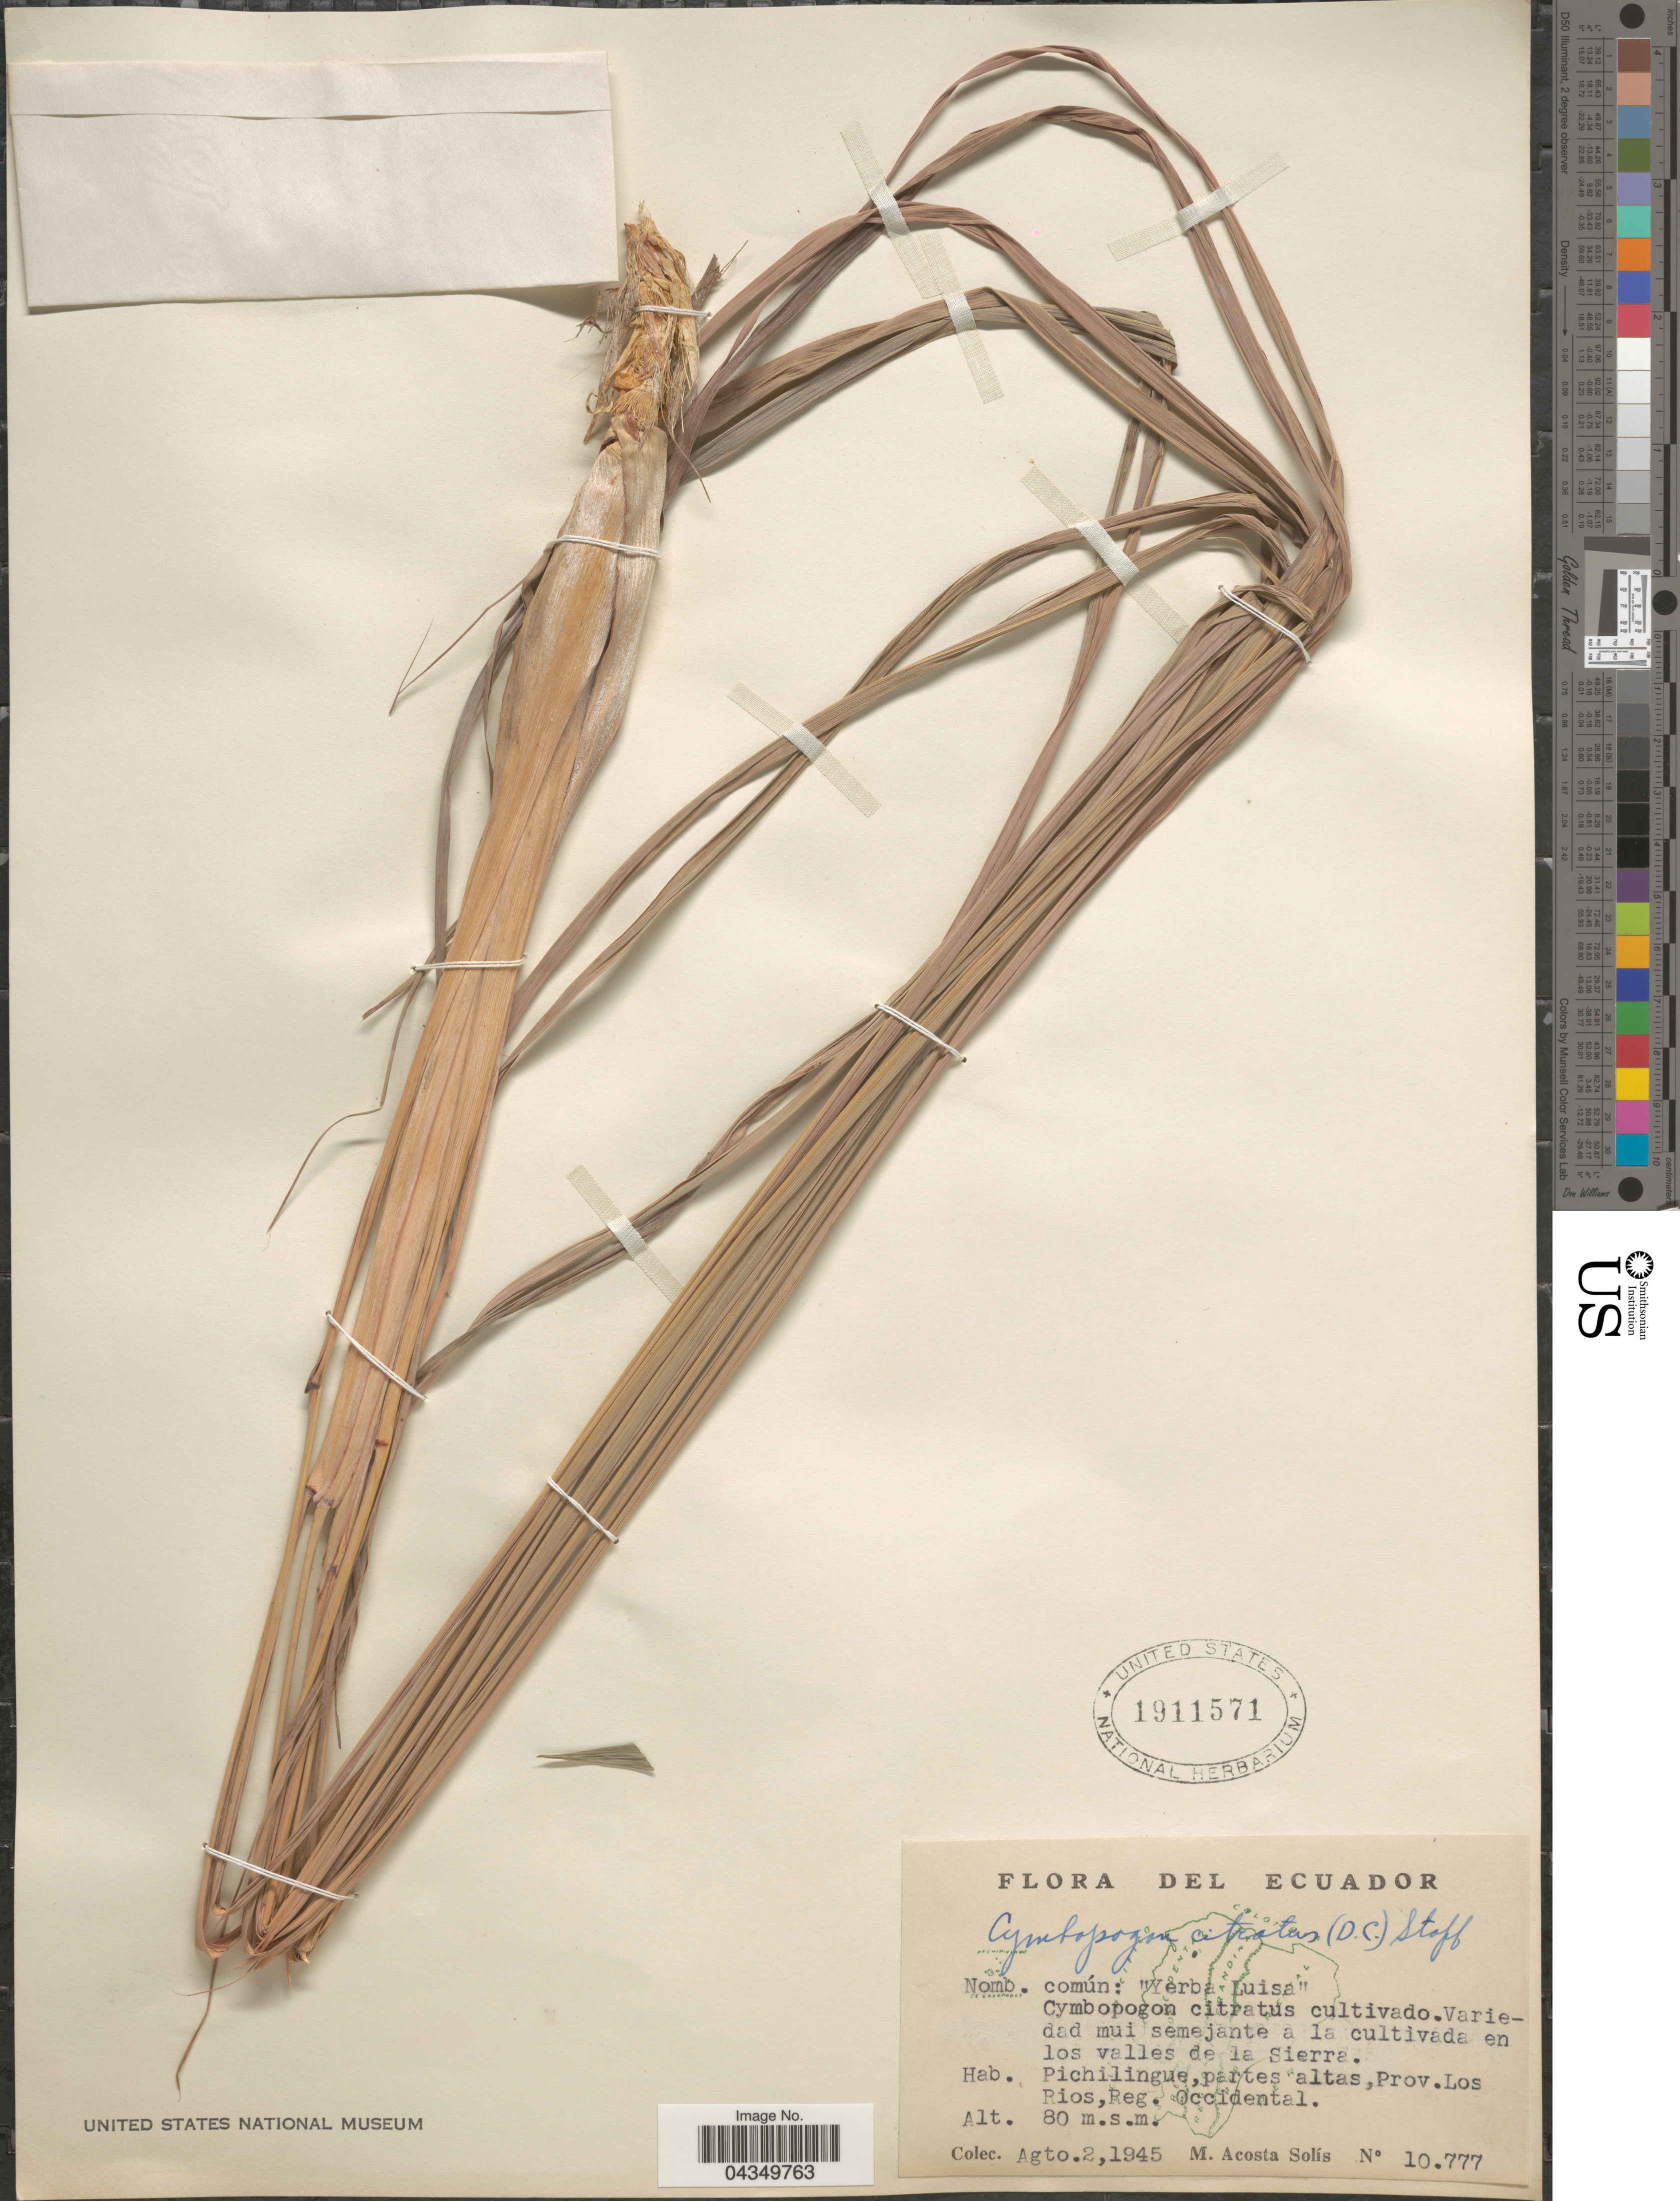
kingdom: Plantae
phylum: Tracheophyta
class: Liliopsida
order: Poales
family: Poaceae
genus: Cymbopogon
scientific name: Cymbopogon citratus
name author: (DC.) Stapf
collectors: M. Acosta Solis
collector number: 10777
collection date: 1945-08-02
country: Ecuador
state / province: Los Ríos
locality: En los valles de la Sierra. Pichilingue,partes altas,Reg. Occidental.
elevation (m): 80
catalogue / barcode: US 1911571